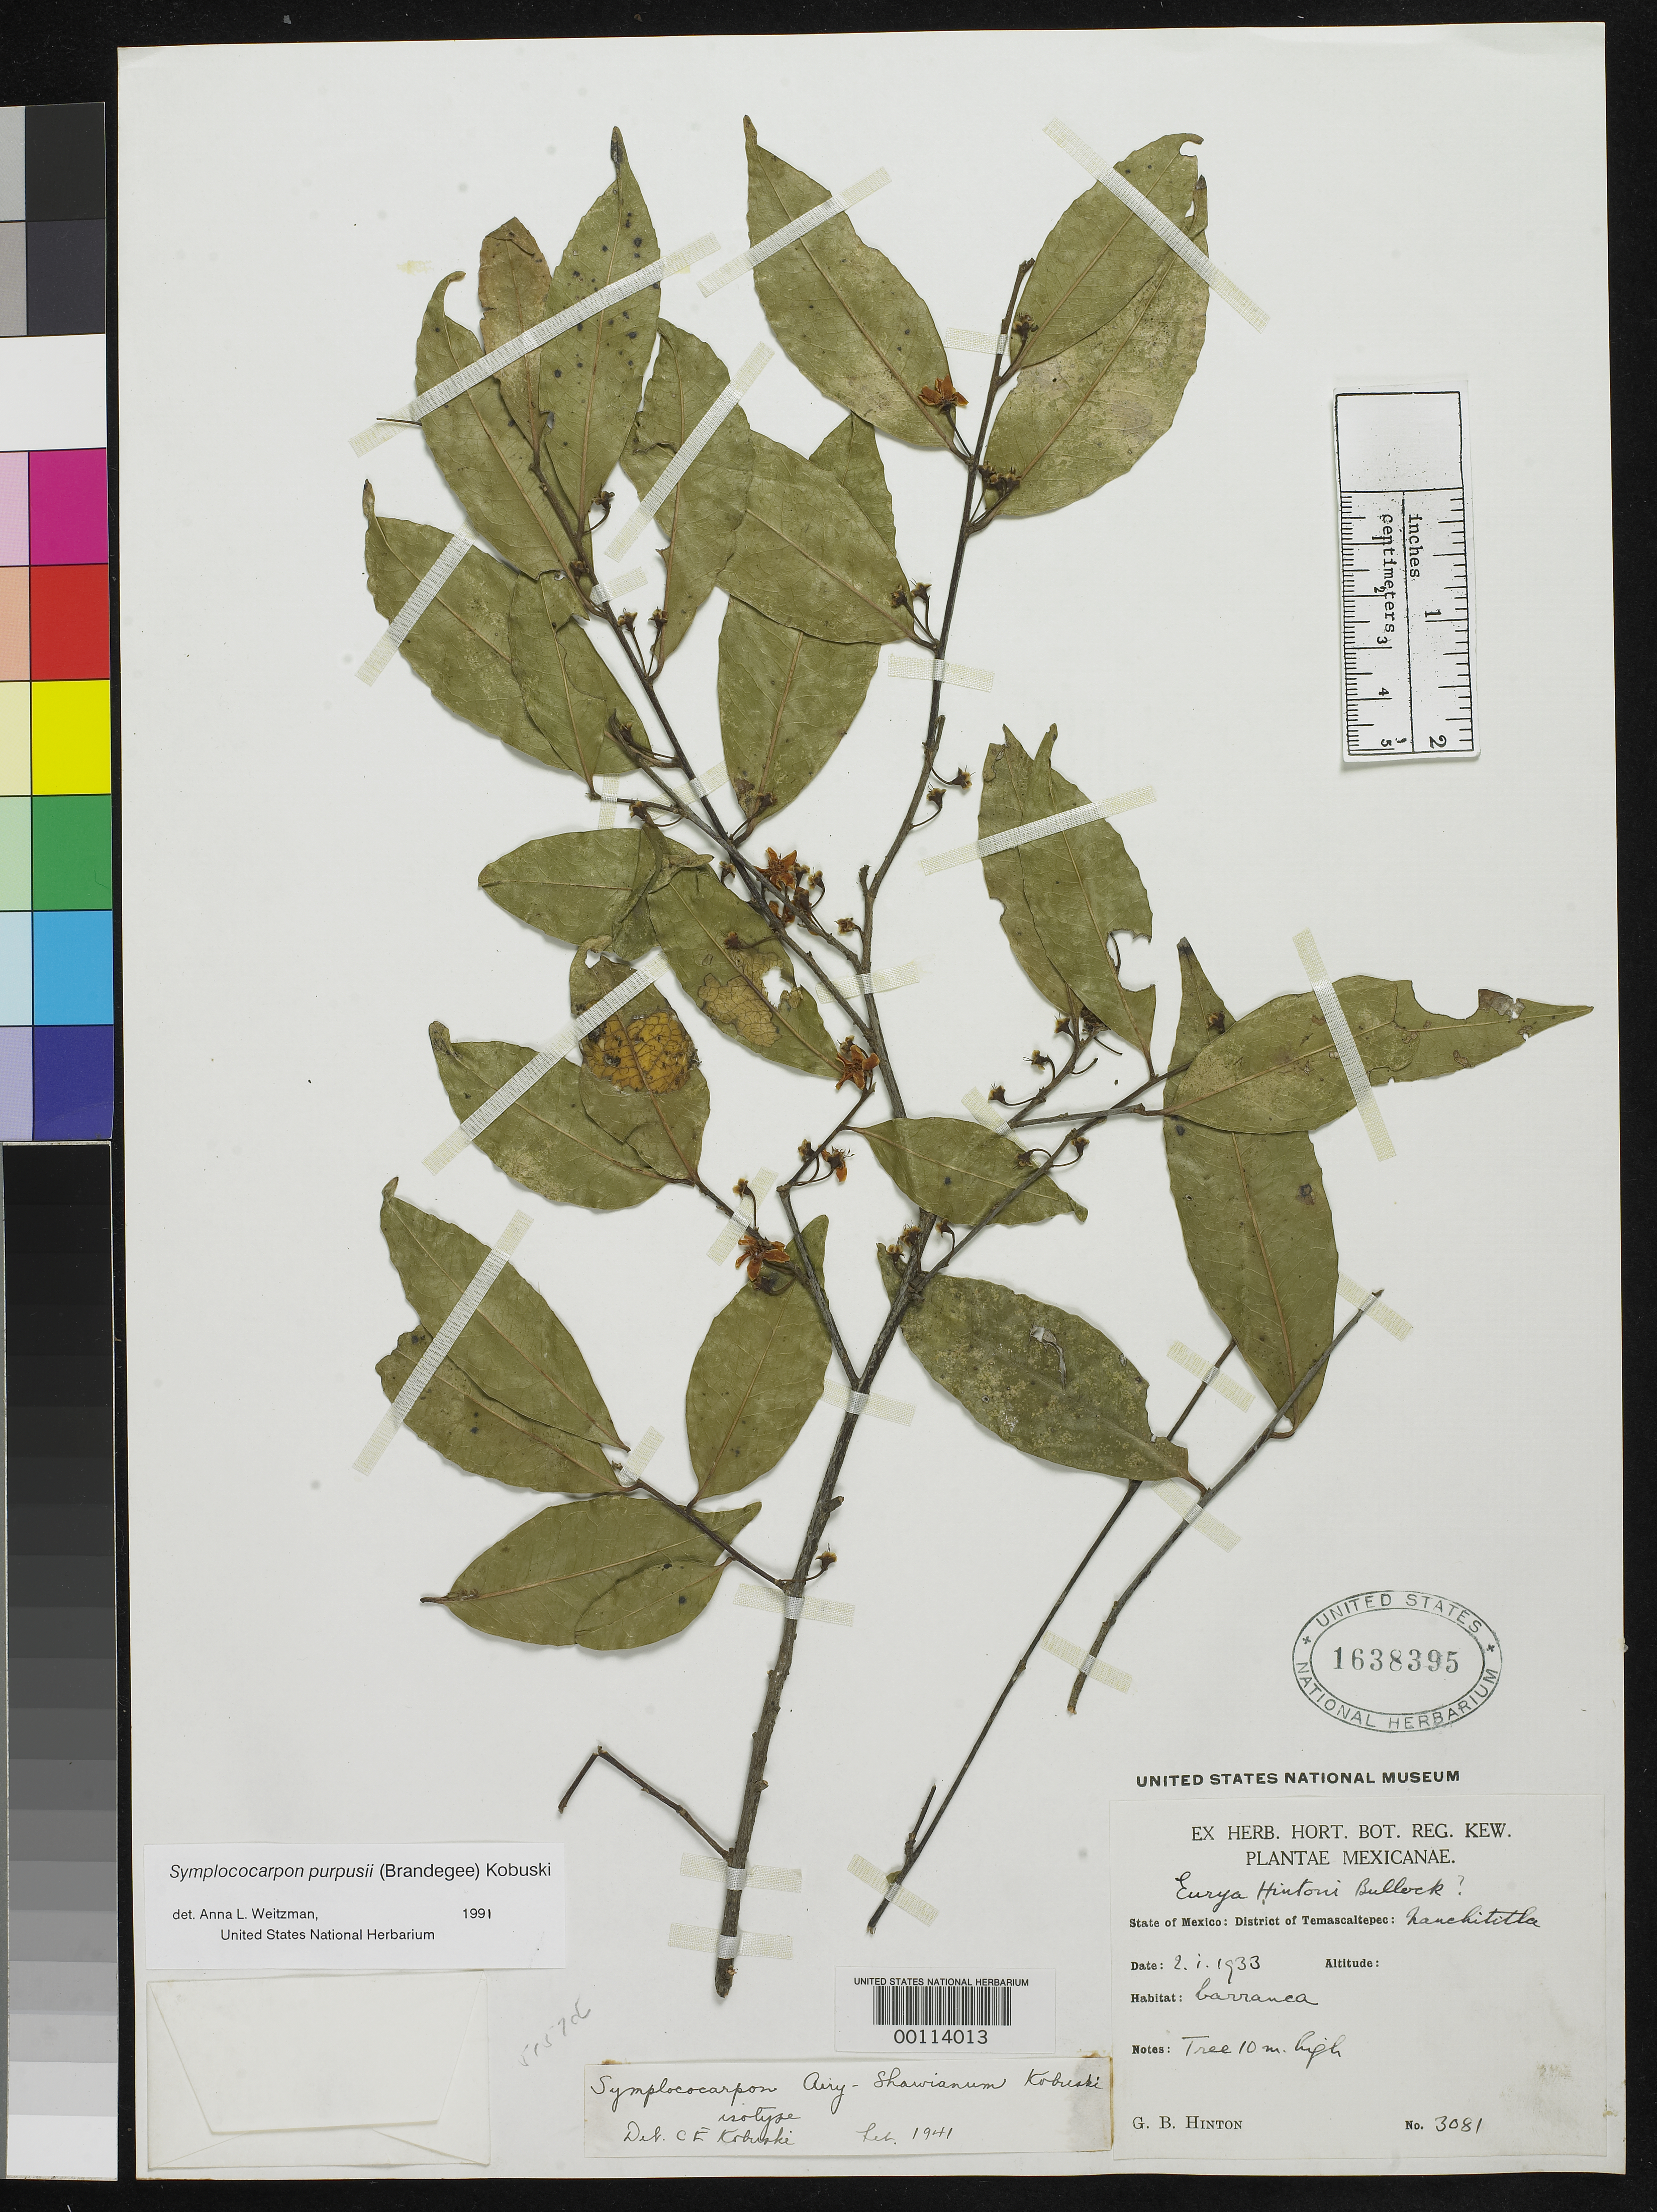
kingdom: Plantae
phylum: Tracheophyta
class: Magnoliopsida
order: Ericales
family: Pentaphylacaceae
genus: Symplococarpon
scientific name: Symplococarpon airy-shawianum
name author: Kobuski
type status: Isotype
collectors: G. B. Hinton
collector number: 3081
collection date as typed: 02 Jan 1933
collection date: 1933-01-02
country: Mexico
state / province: México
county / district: Temascaltepec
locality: Manchititla, in barranca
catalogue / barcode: US 1638395